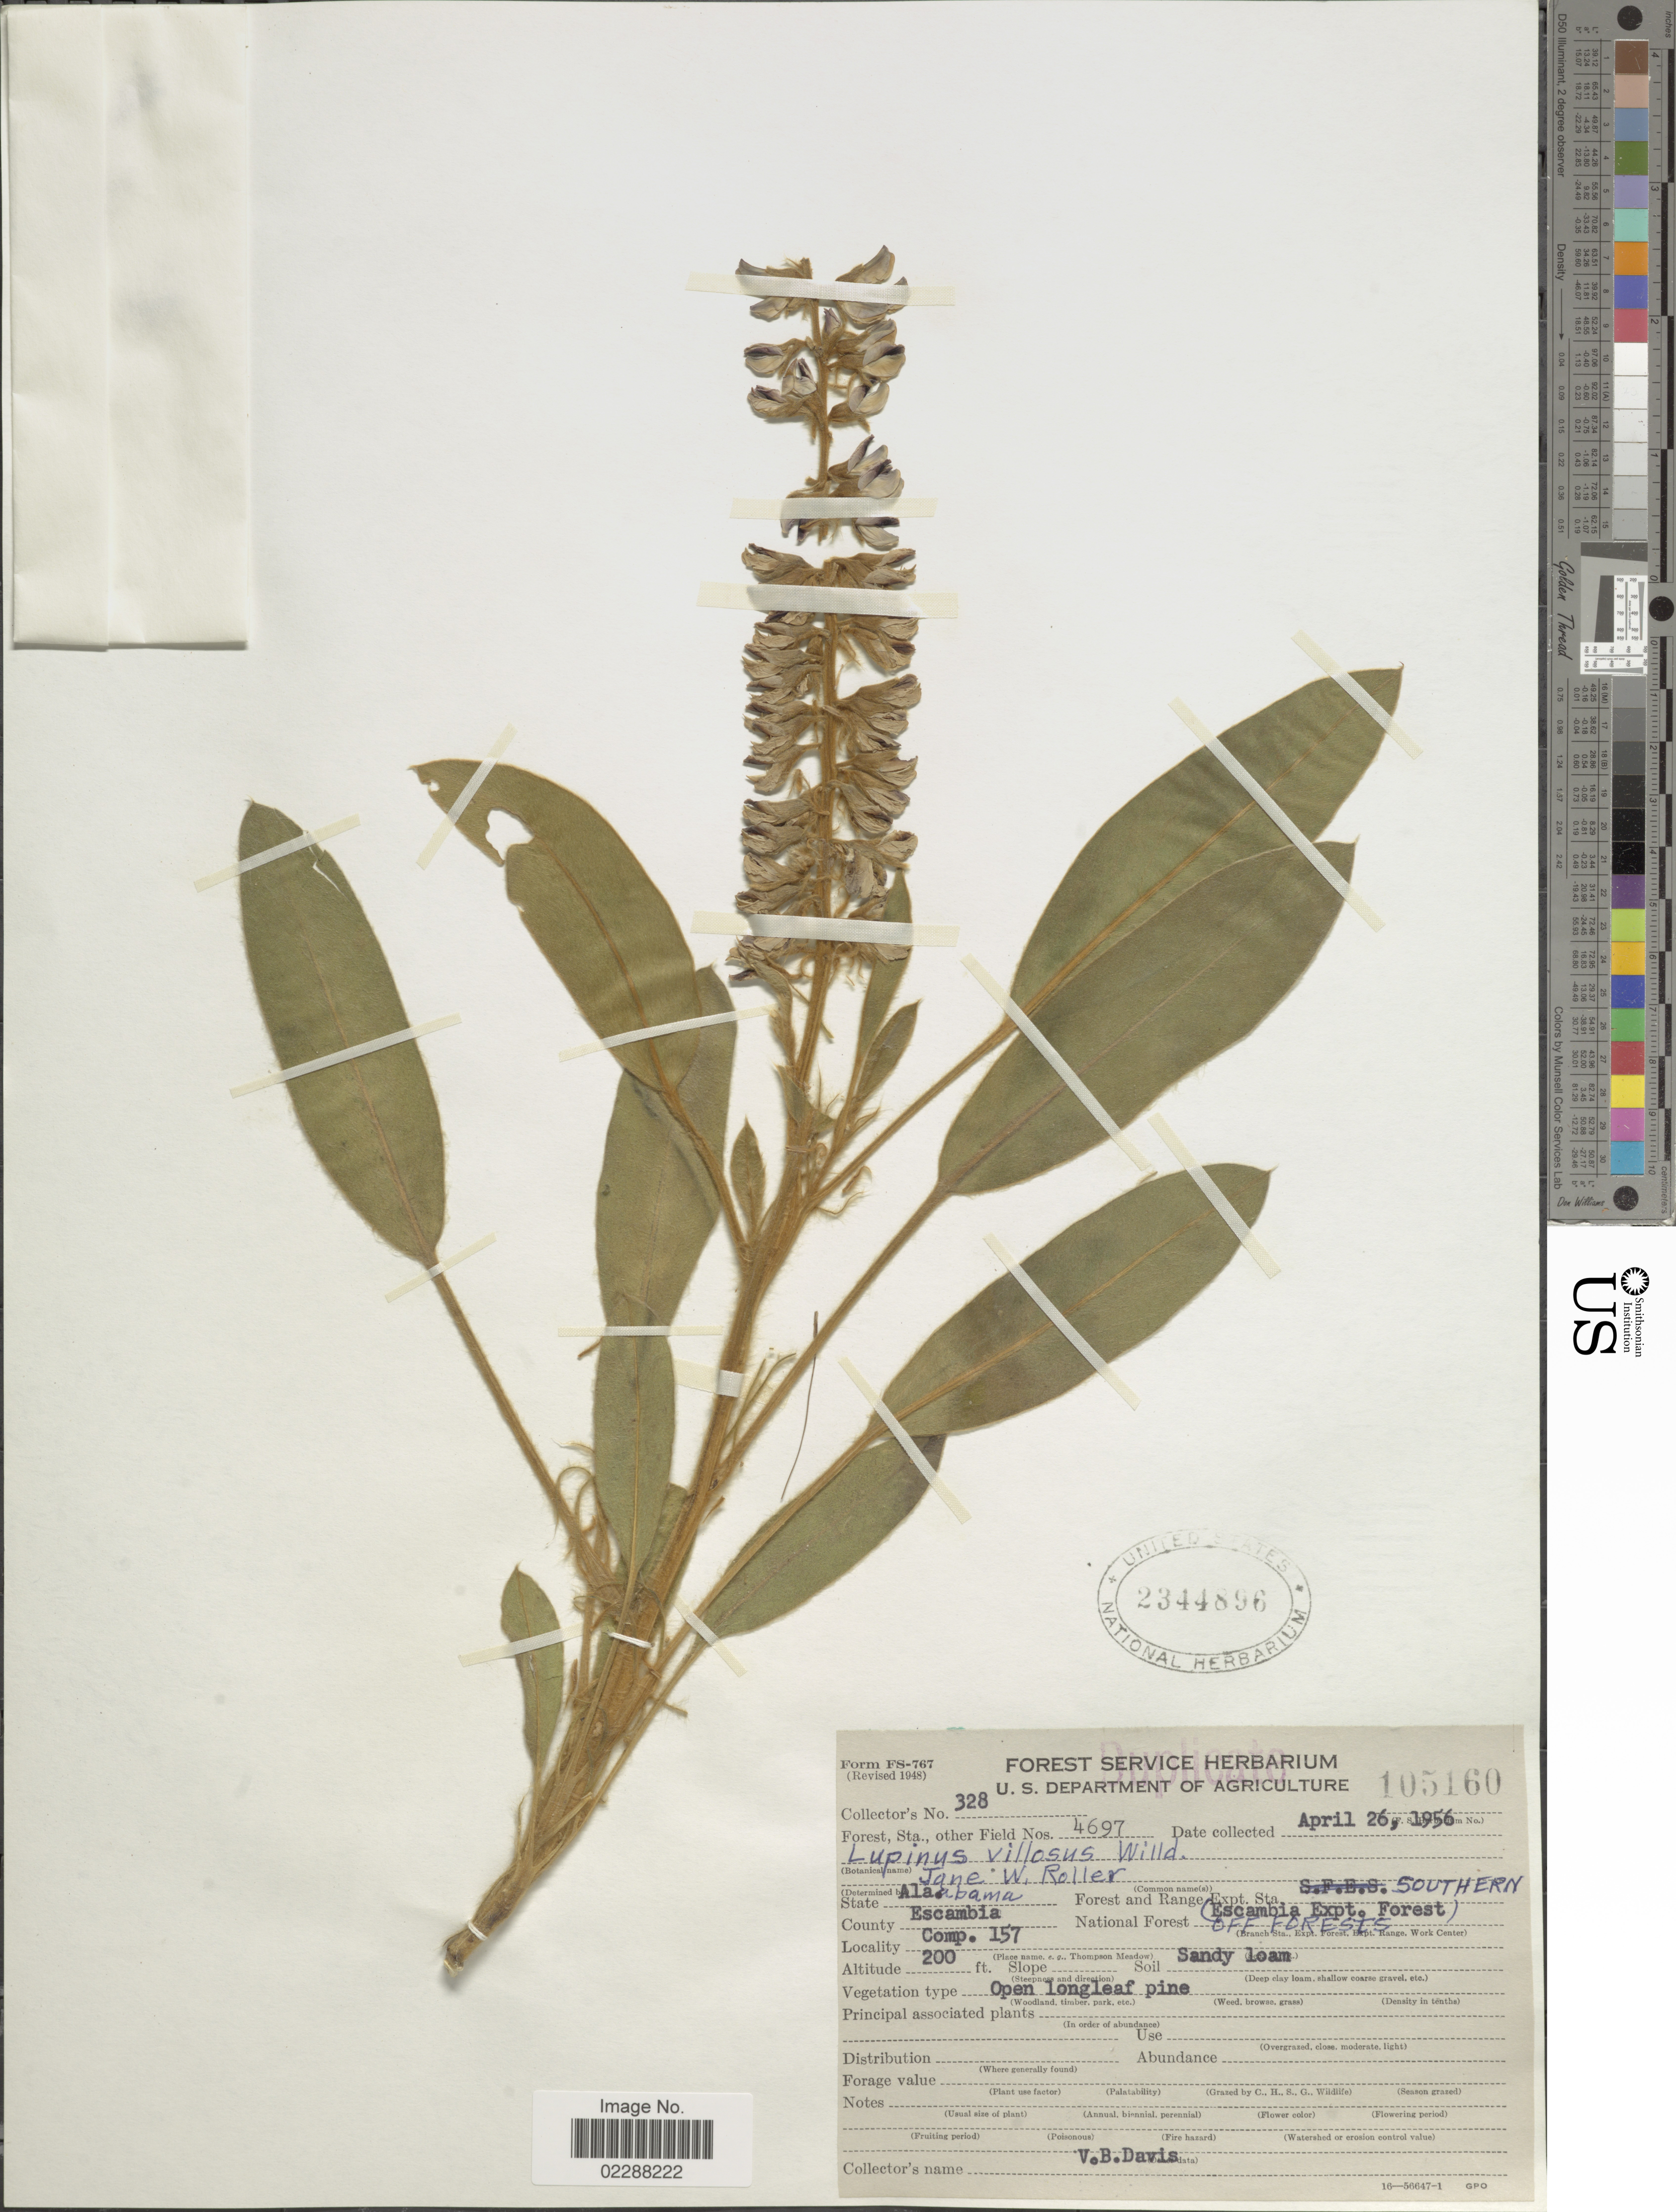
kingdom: Plantae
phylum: Tracheophyta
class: Magnoliopsida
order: Fabales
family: Fabaceae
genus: Lupinus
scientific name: Lupinus villosus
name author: Willd.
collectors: V. Davis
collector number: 328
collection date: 1956-04-26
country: United States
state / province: Alabama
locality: State Alabama, Southern, County Escambia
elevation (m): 61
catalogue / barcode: US 2344896